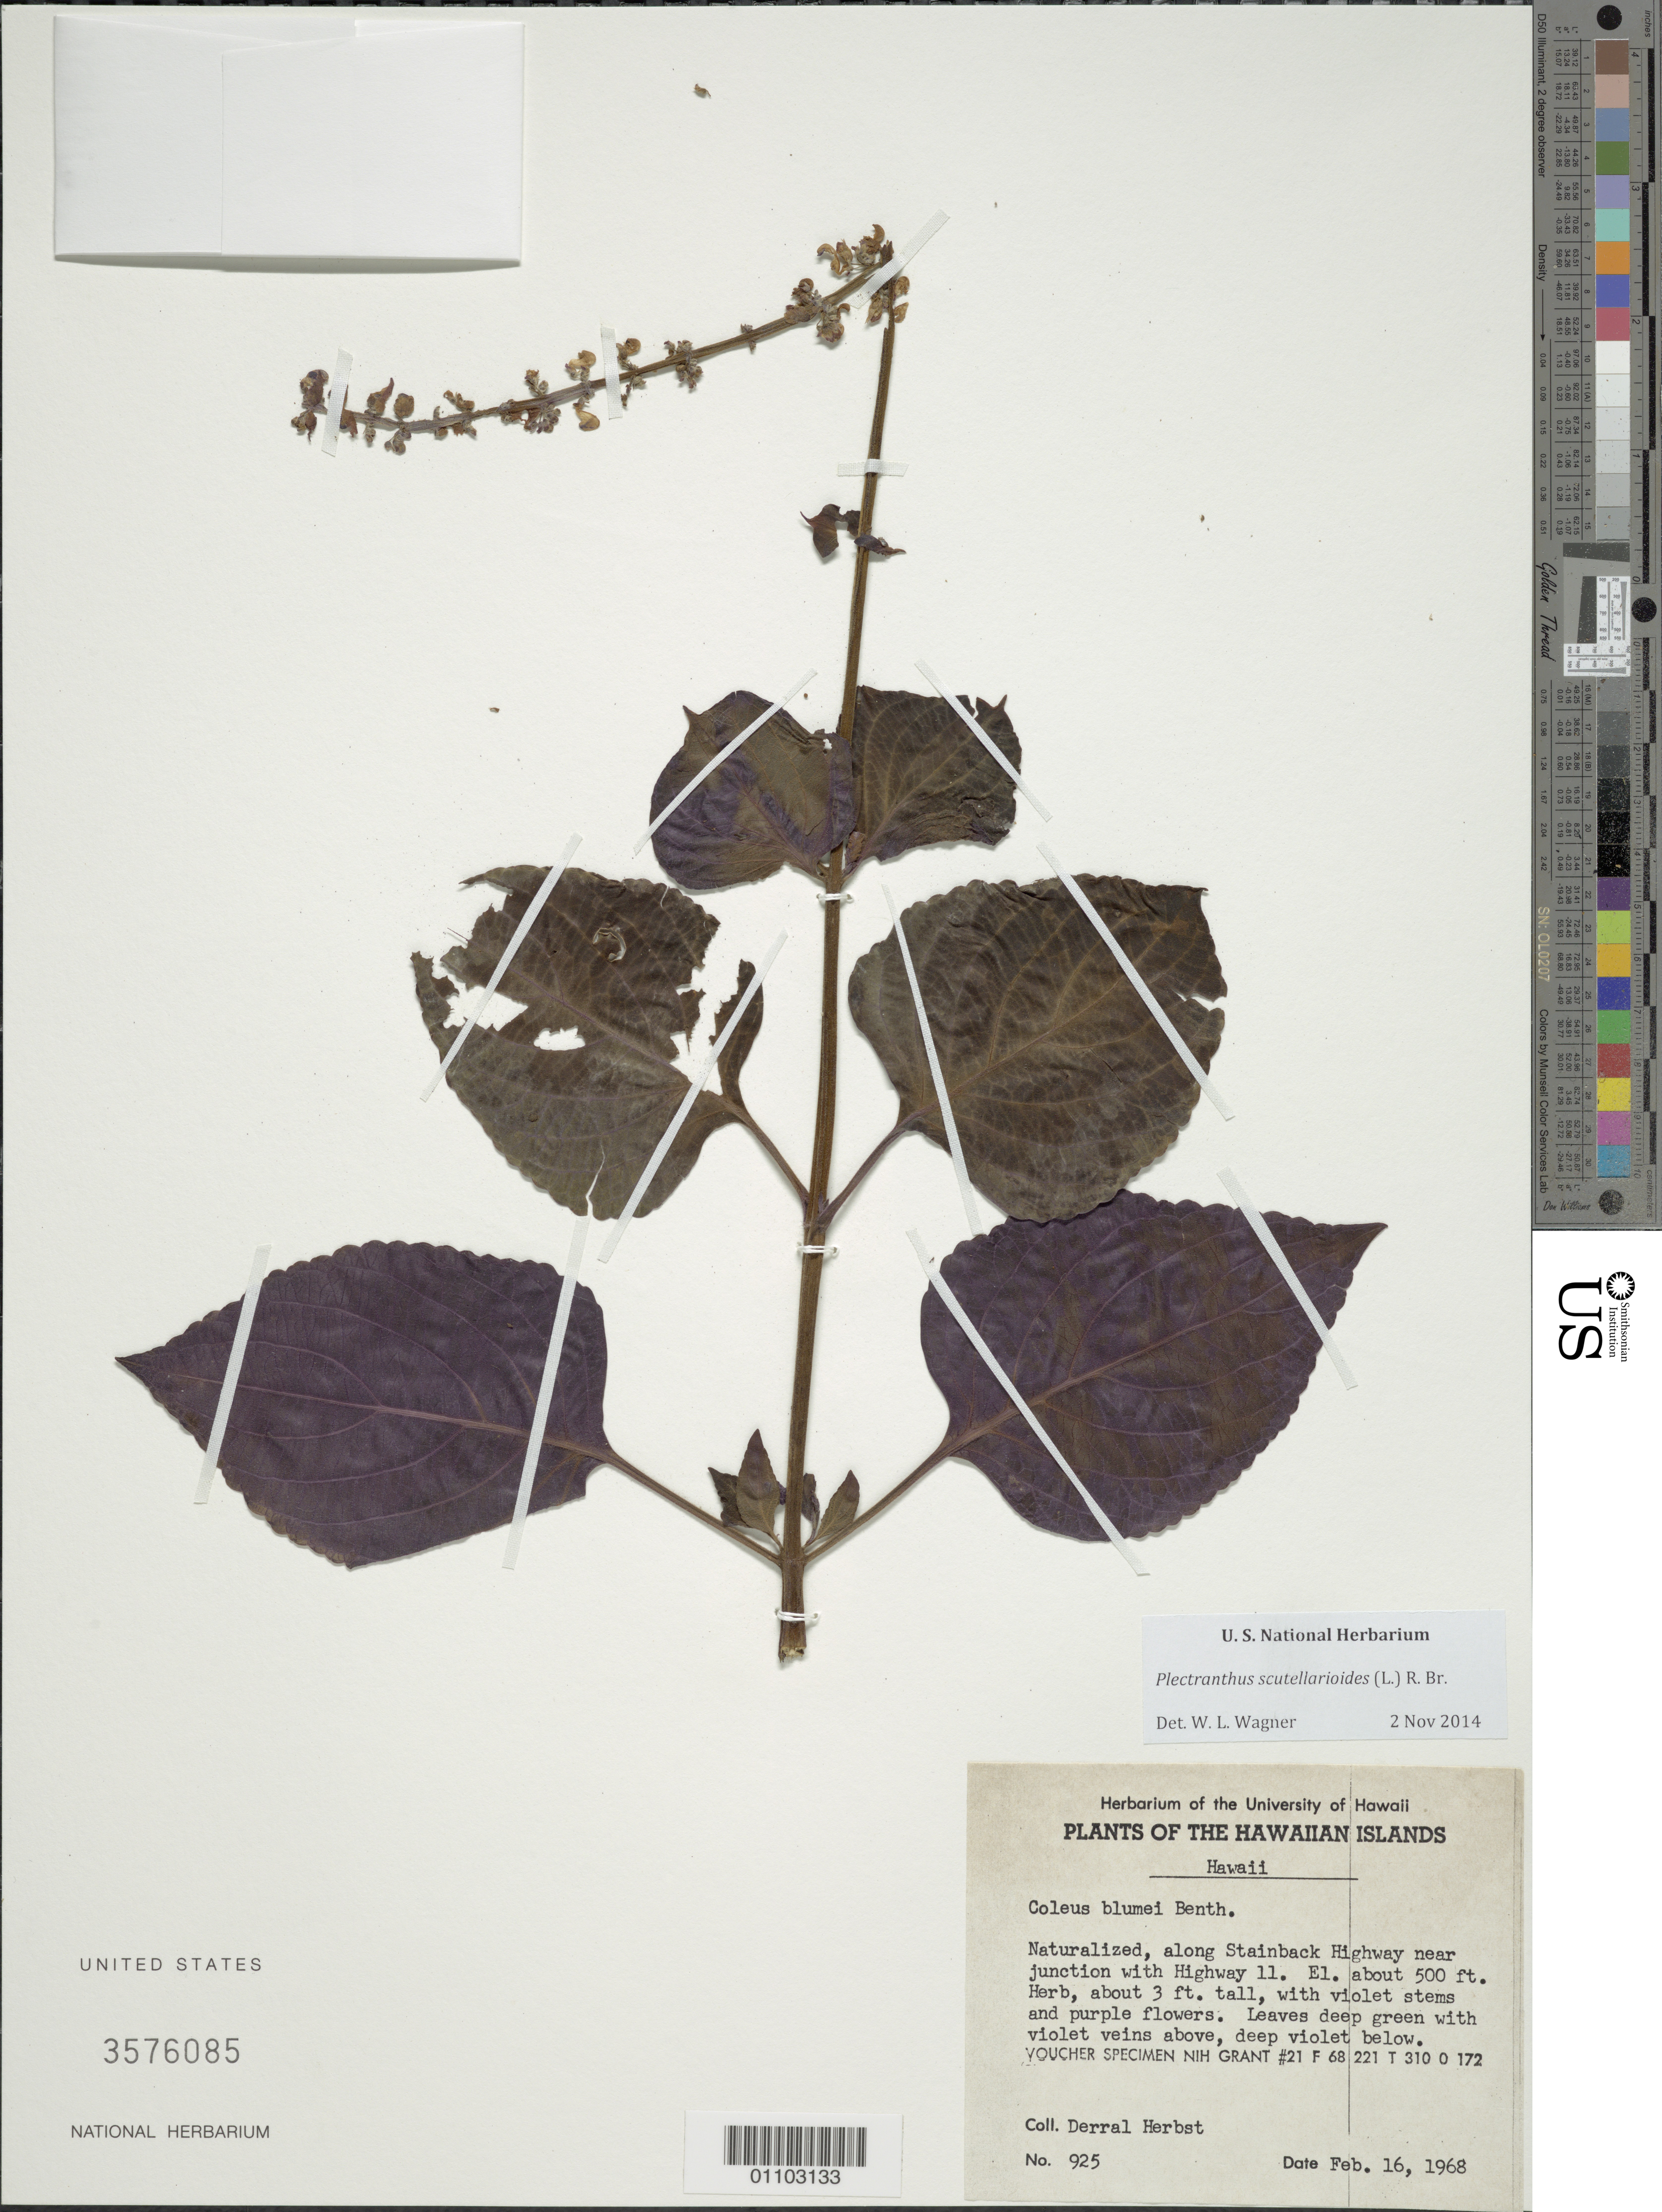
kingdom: Plantae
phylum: Tracheophyta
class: Magnoliopsida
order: Lamiales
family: Lamiaceae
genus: Coleus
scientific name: Coleus scutellarioides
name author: (L.) Benth.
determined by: Wagner, W. L., (BOT), Smithsonian Institution - National Museum of Natural History (UNITED STATES)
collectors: D. R. Herbst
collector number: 925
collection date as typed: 16 Feb 1968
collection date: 1968-02-16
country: United States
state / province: Hawaii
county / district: Hawaii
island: Hawaii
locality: Along Stainback Hwy near junction with Hwy 11.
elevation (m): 152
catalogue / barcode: US 3576085